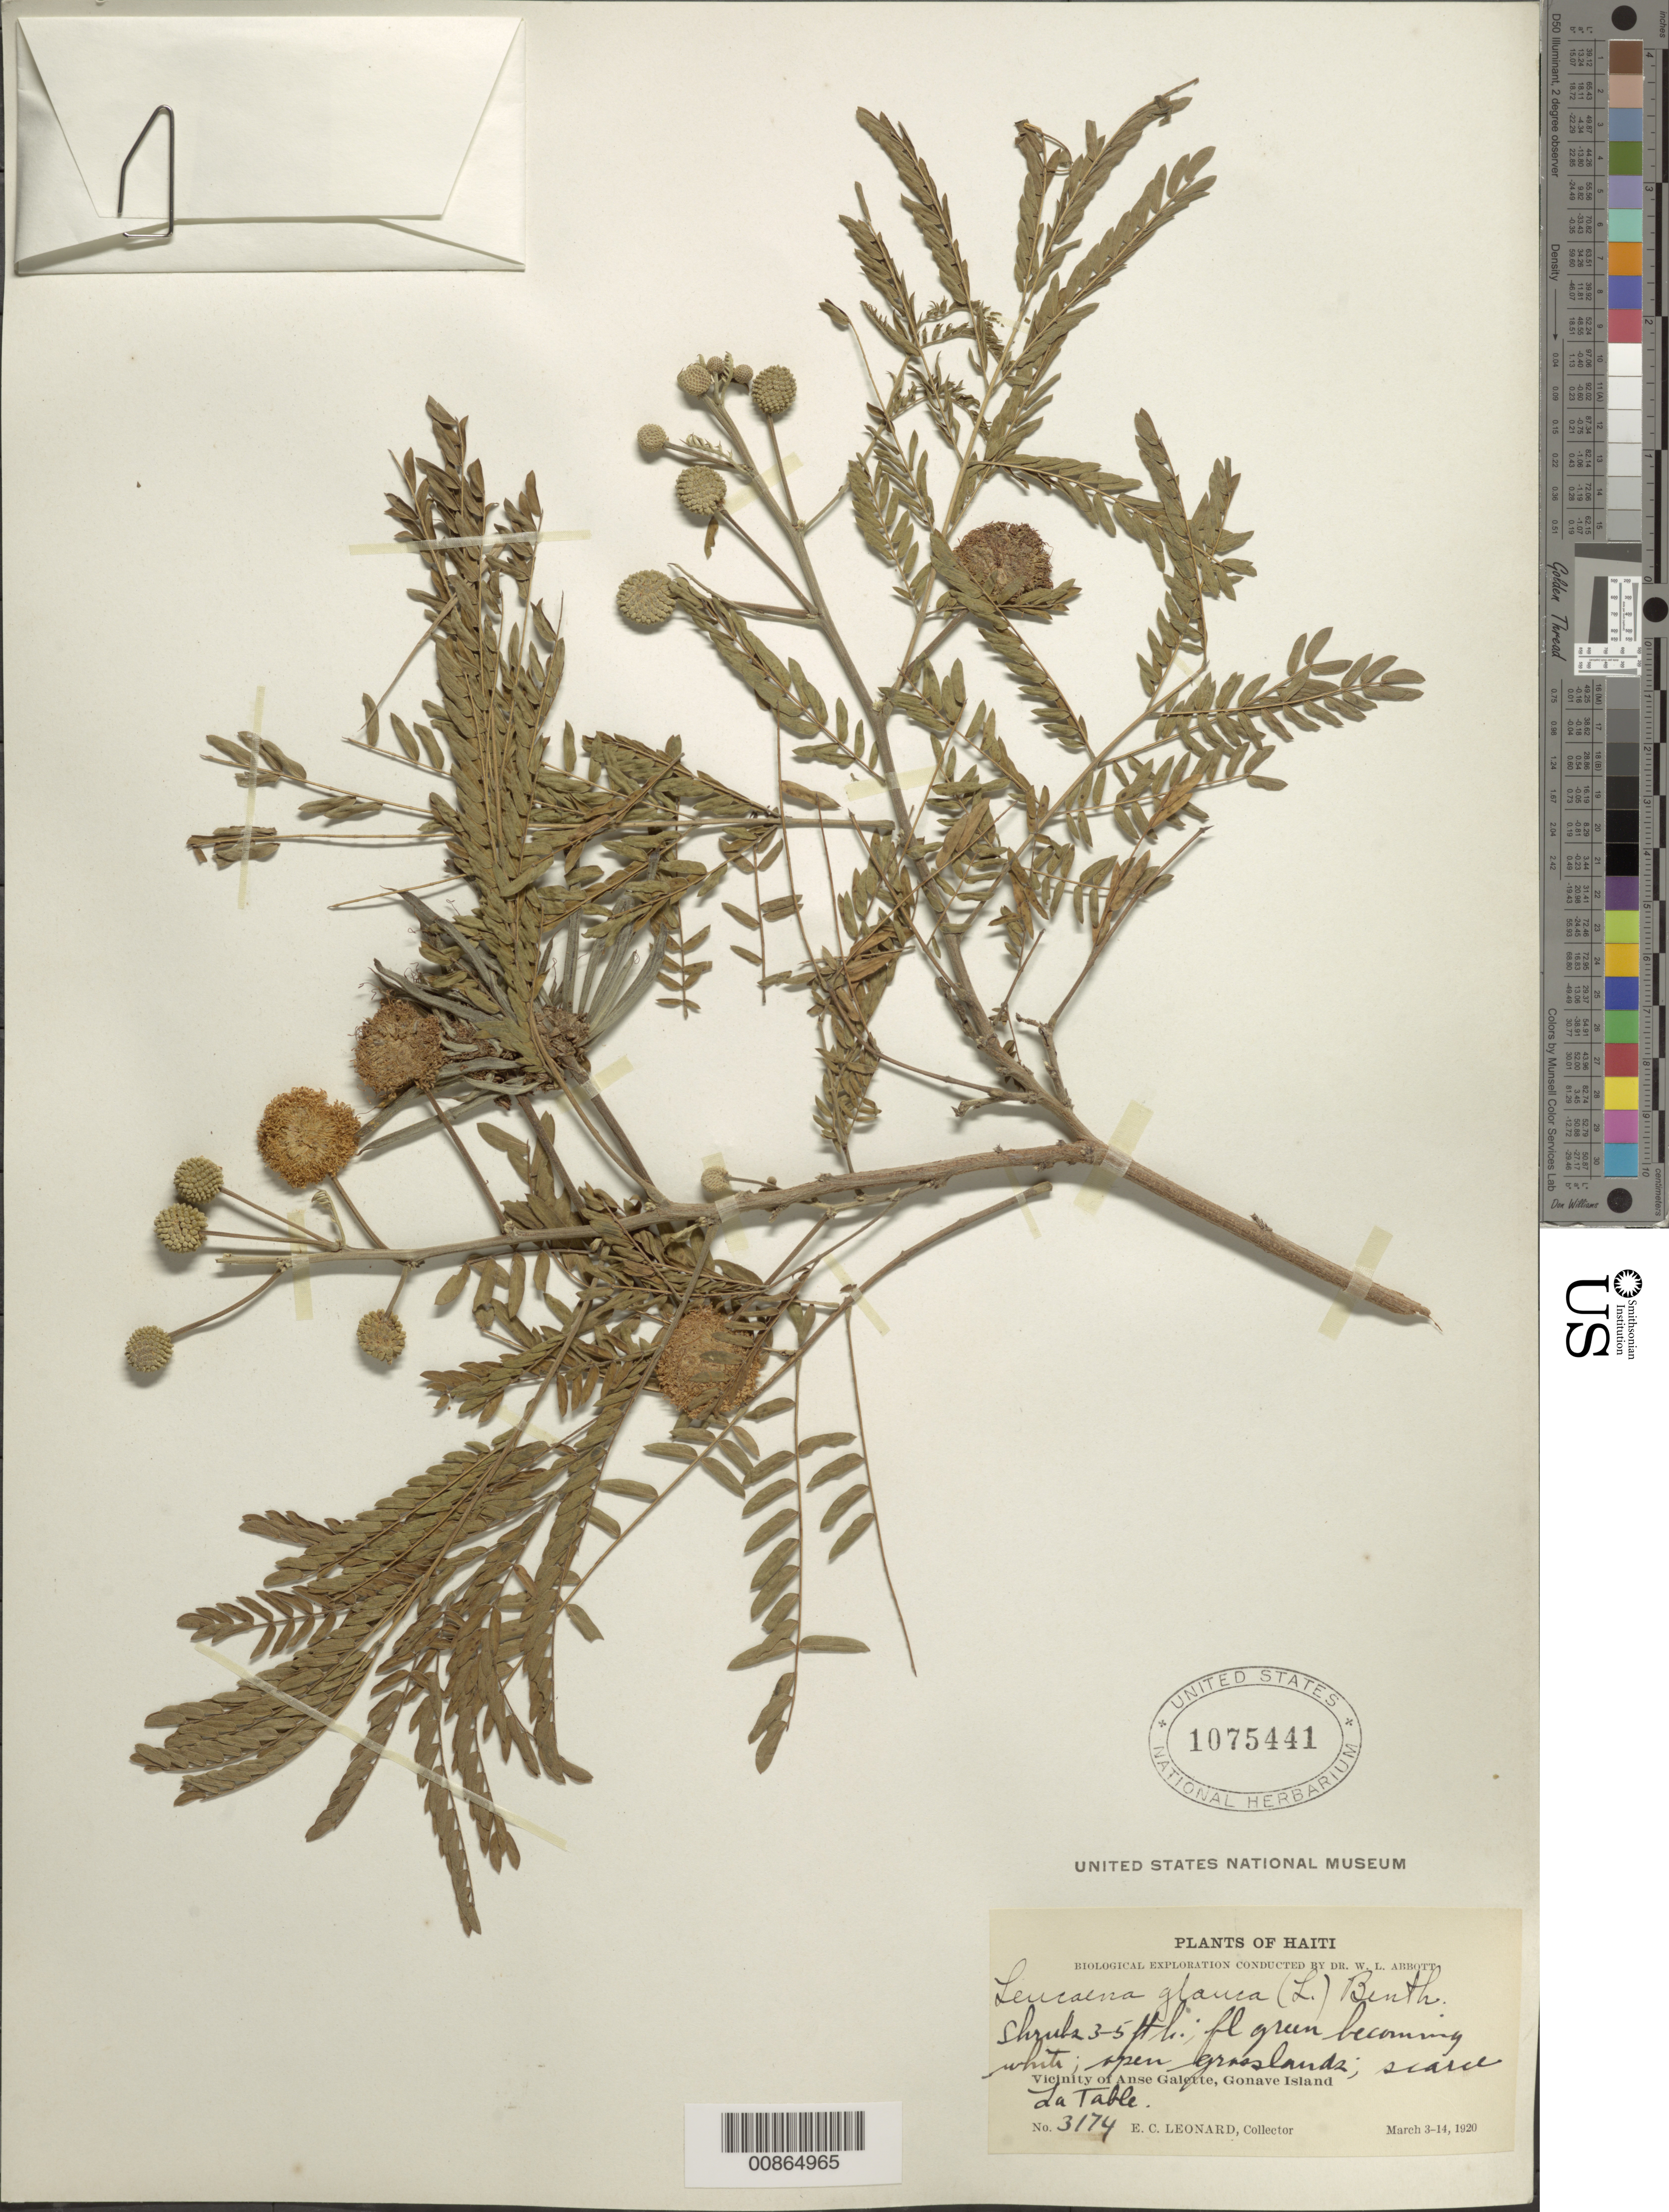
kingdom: Plantae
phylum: Tracheophyta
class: Magnoliopsida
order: Fabales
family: Fabaceae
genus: Leucaena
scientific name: Leucaena leucocephala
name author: (Lam.) de Wit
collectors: E. C. Leonard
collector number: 3174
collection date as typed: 03 Mar 1920 to 14 Mar 1920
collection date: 1920-03-03/1920-03-14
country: Haiti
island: Île de la Gonâve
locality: Vicinity of Anse Galette, Gonave Island. La Table.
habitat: Open grasslands.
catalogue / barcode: US 1075441